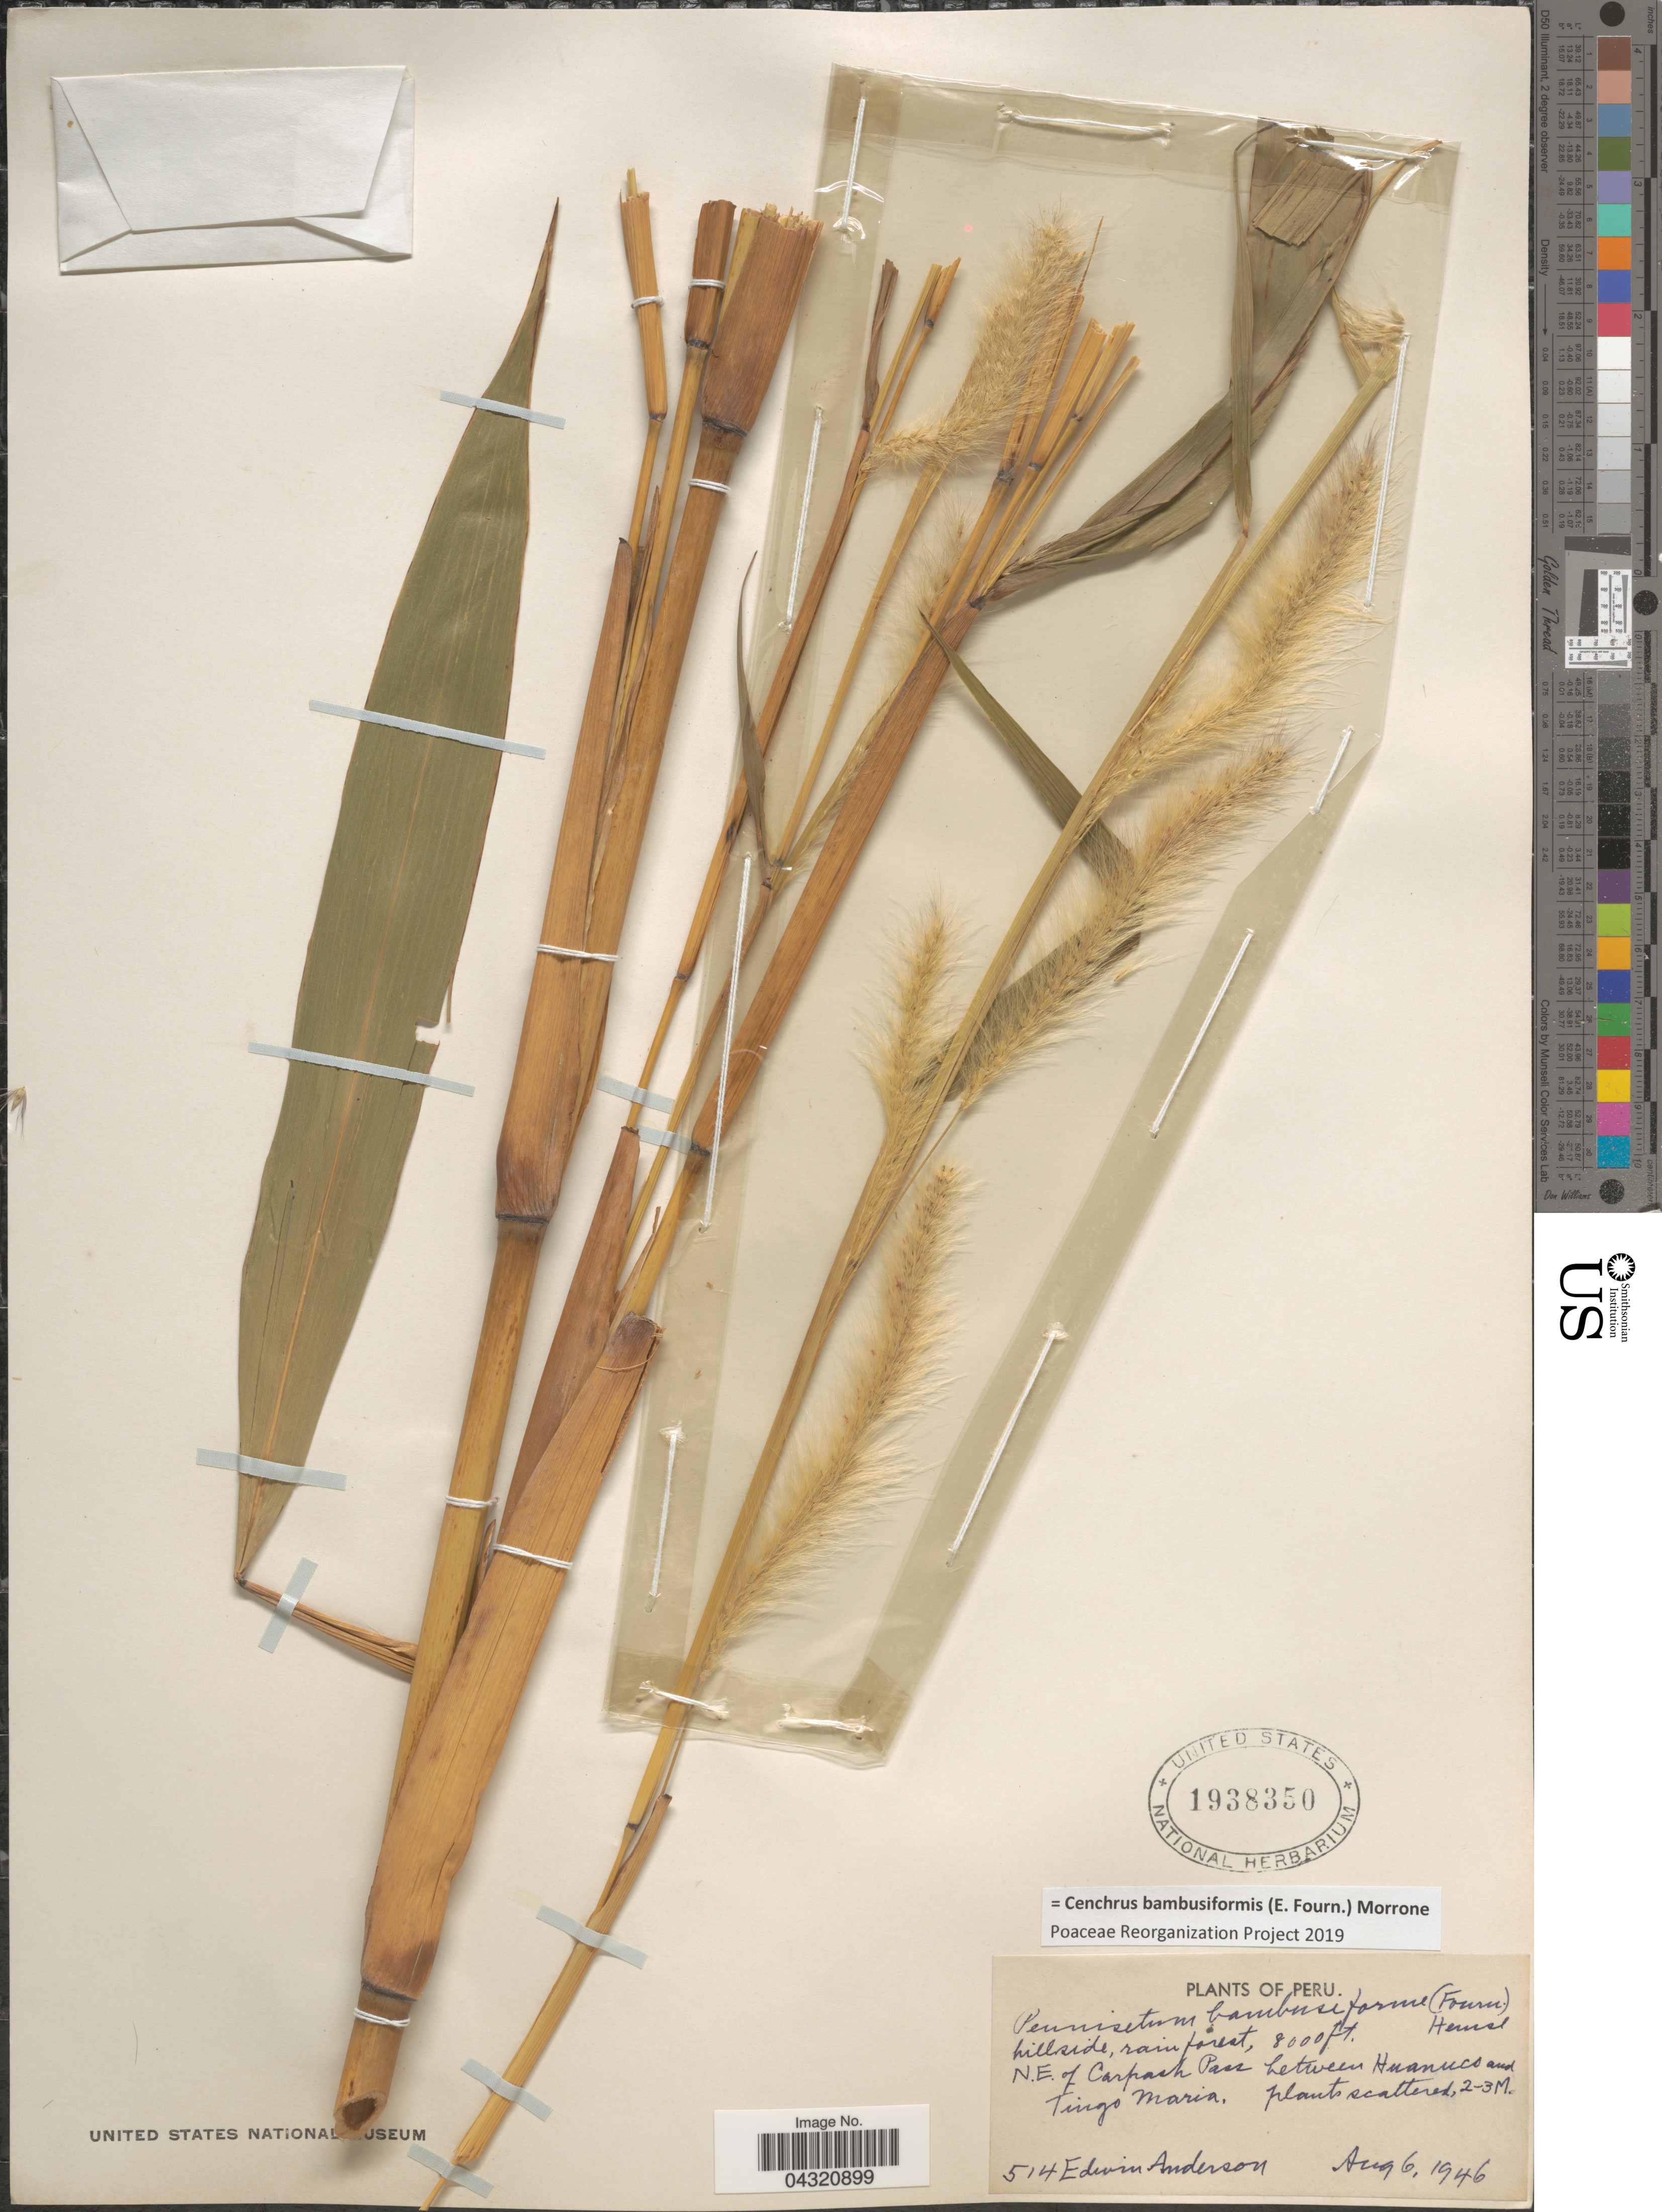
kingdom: Plantae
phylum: Tracheophyta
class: Liliopsida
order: Poales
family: Poaceae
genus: Cenchrus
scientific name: Cenchrus brownii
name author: Roem. & Schult.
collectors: E. Anderson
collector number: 514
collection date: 1946-08-06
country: Peru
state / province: Huánuco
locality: N.E. of Carpash Pass between Huanuco and Tingo Maria.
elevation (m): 2438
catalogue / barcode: US 1938350